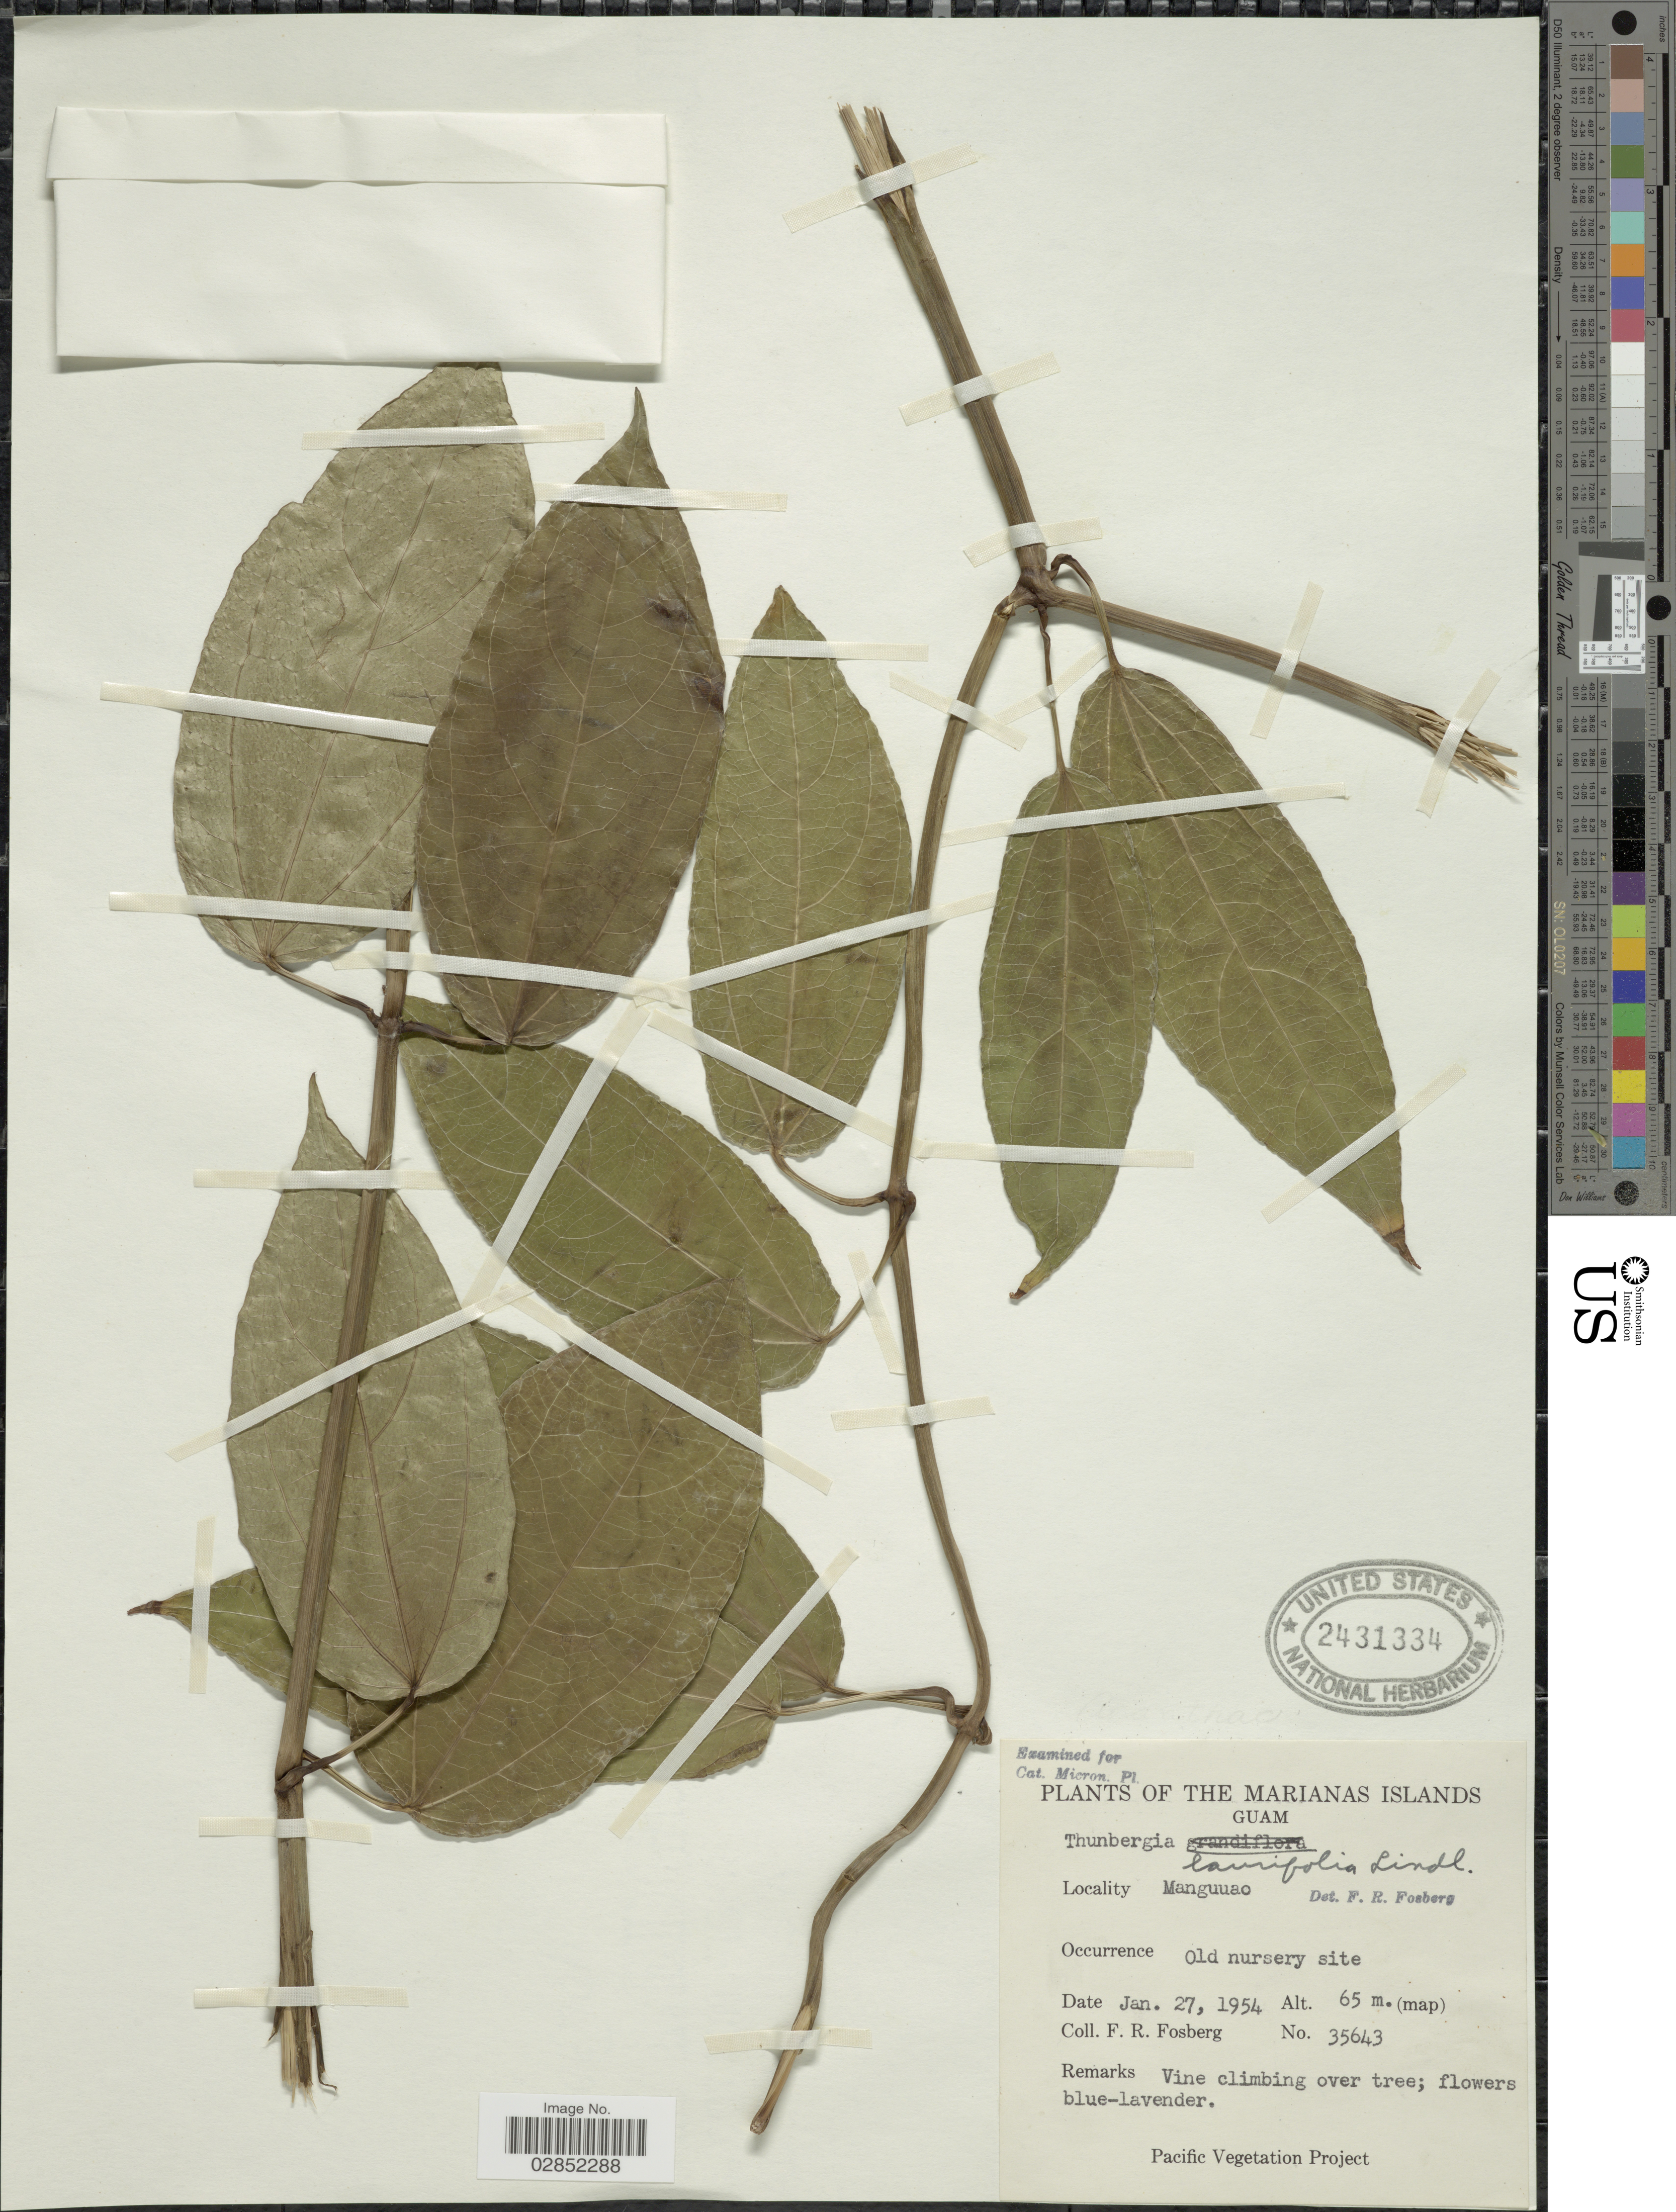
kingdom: Plantae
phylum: Tracheophyta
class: Magnoliopsida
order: Lamiales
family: Acanthaceae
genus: Thunbergia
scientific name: Thunbergia laurifolia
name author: Lindl.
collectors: F. R. Fosberg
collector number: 35643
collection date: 1954-01-27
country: Guam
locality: Marianas Islands. Manguuao.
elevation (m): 65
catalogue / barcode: US 2431334